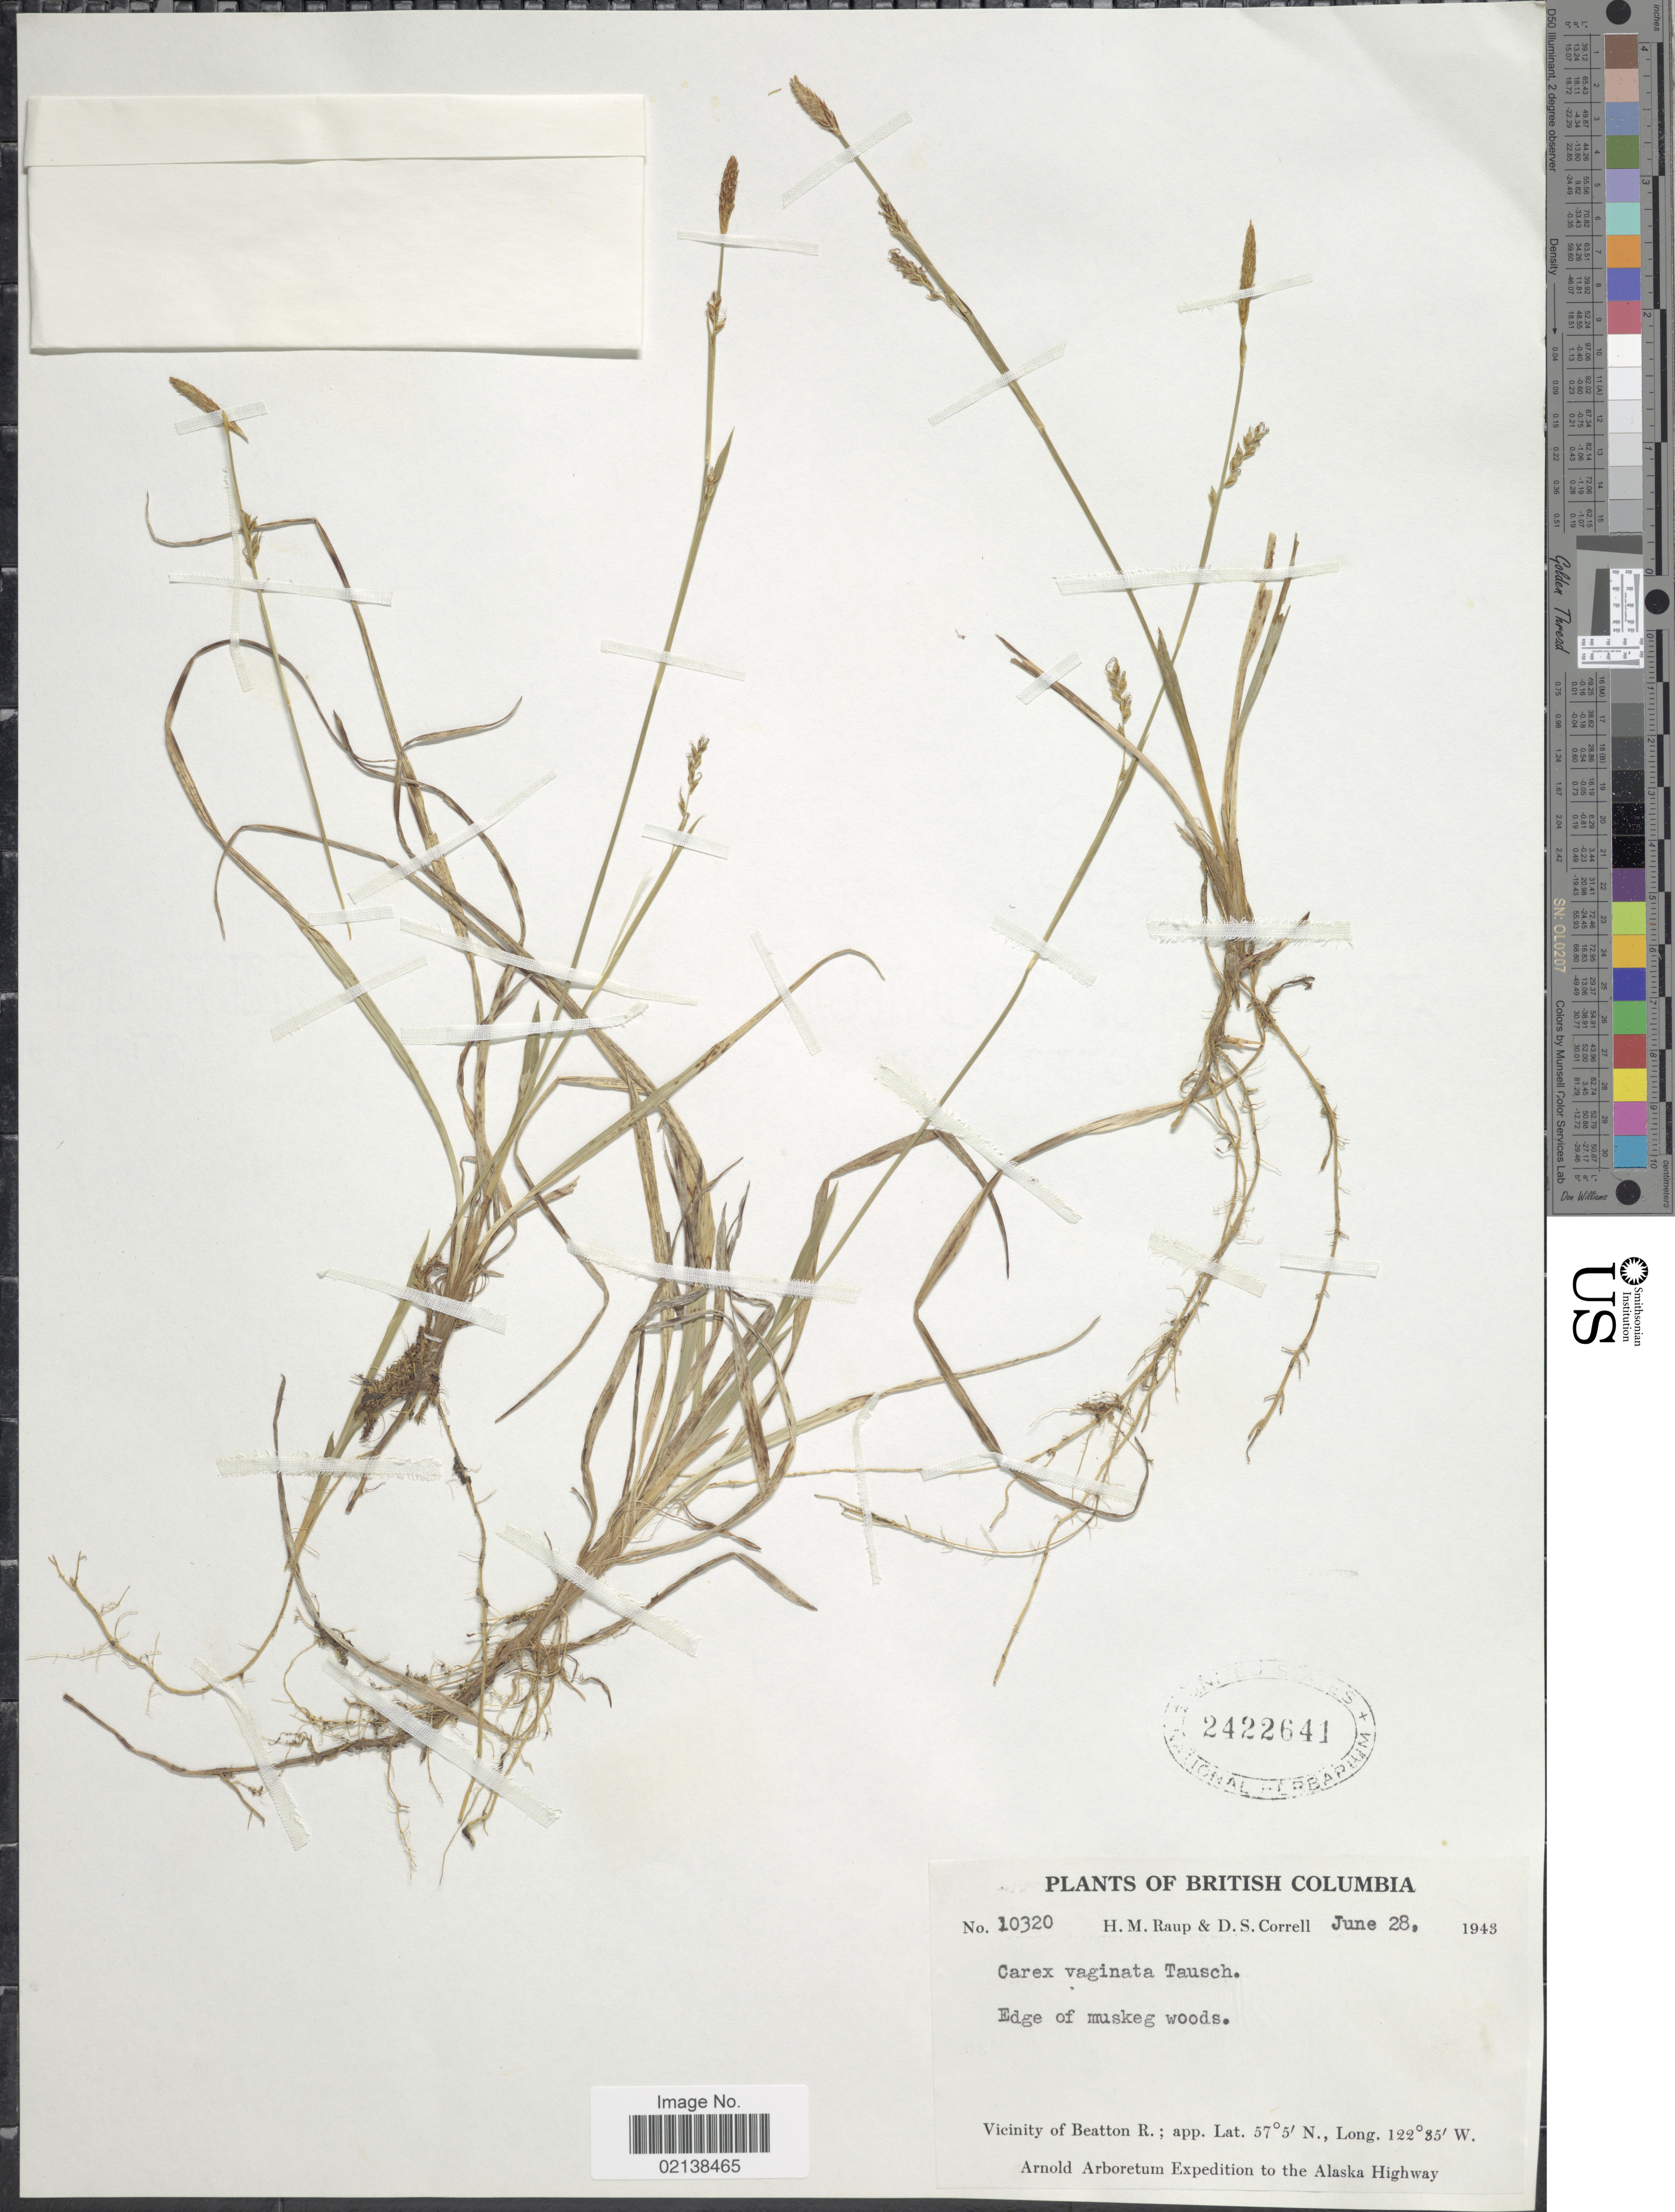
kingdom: Plantae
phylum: Tracheophyta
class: Liliopsida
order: Poales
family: Cyperaceae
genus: Carex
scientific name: Carex vaginata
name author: Tausch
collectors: H. Raup & D. S. Correll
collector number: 10320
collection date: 1943-06-28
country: Canada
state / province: British Columbia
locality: Edge of muskeg woods, vicinity of Beatton R.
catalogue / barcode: US 2422641